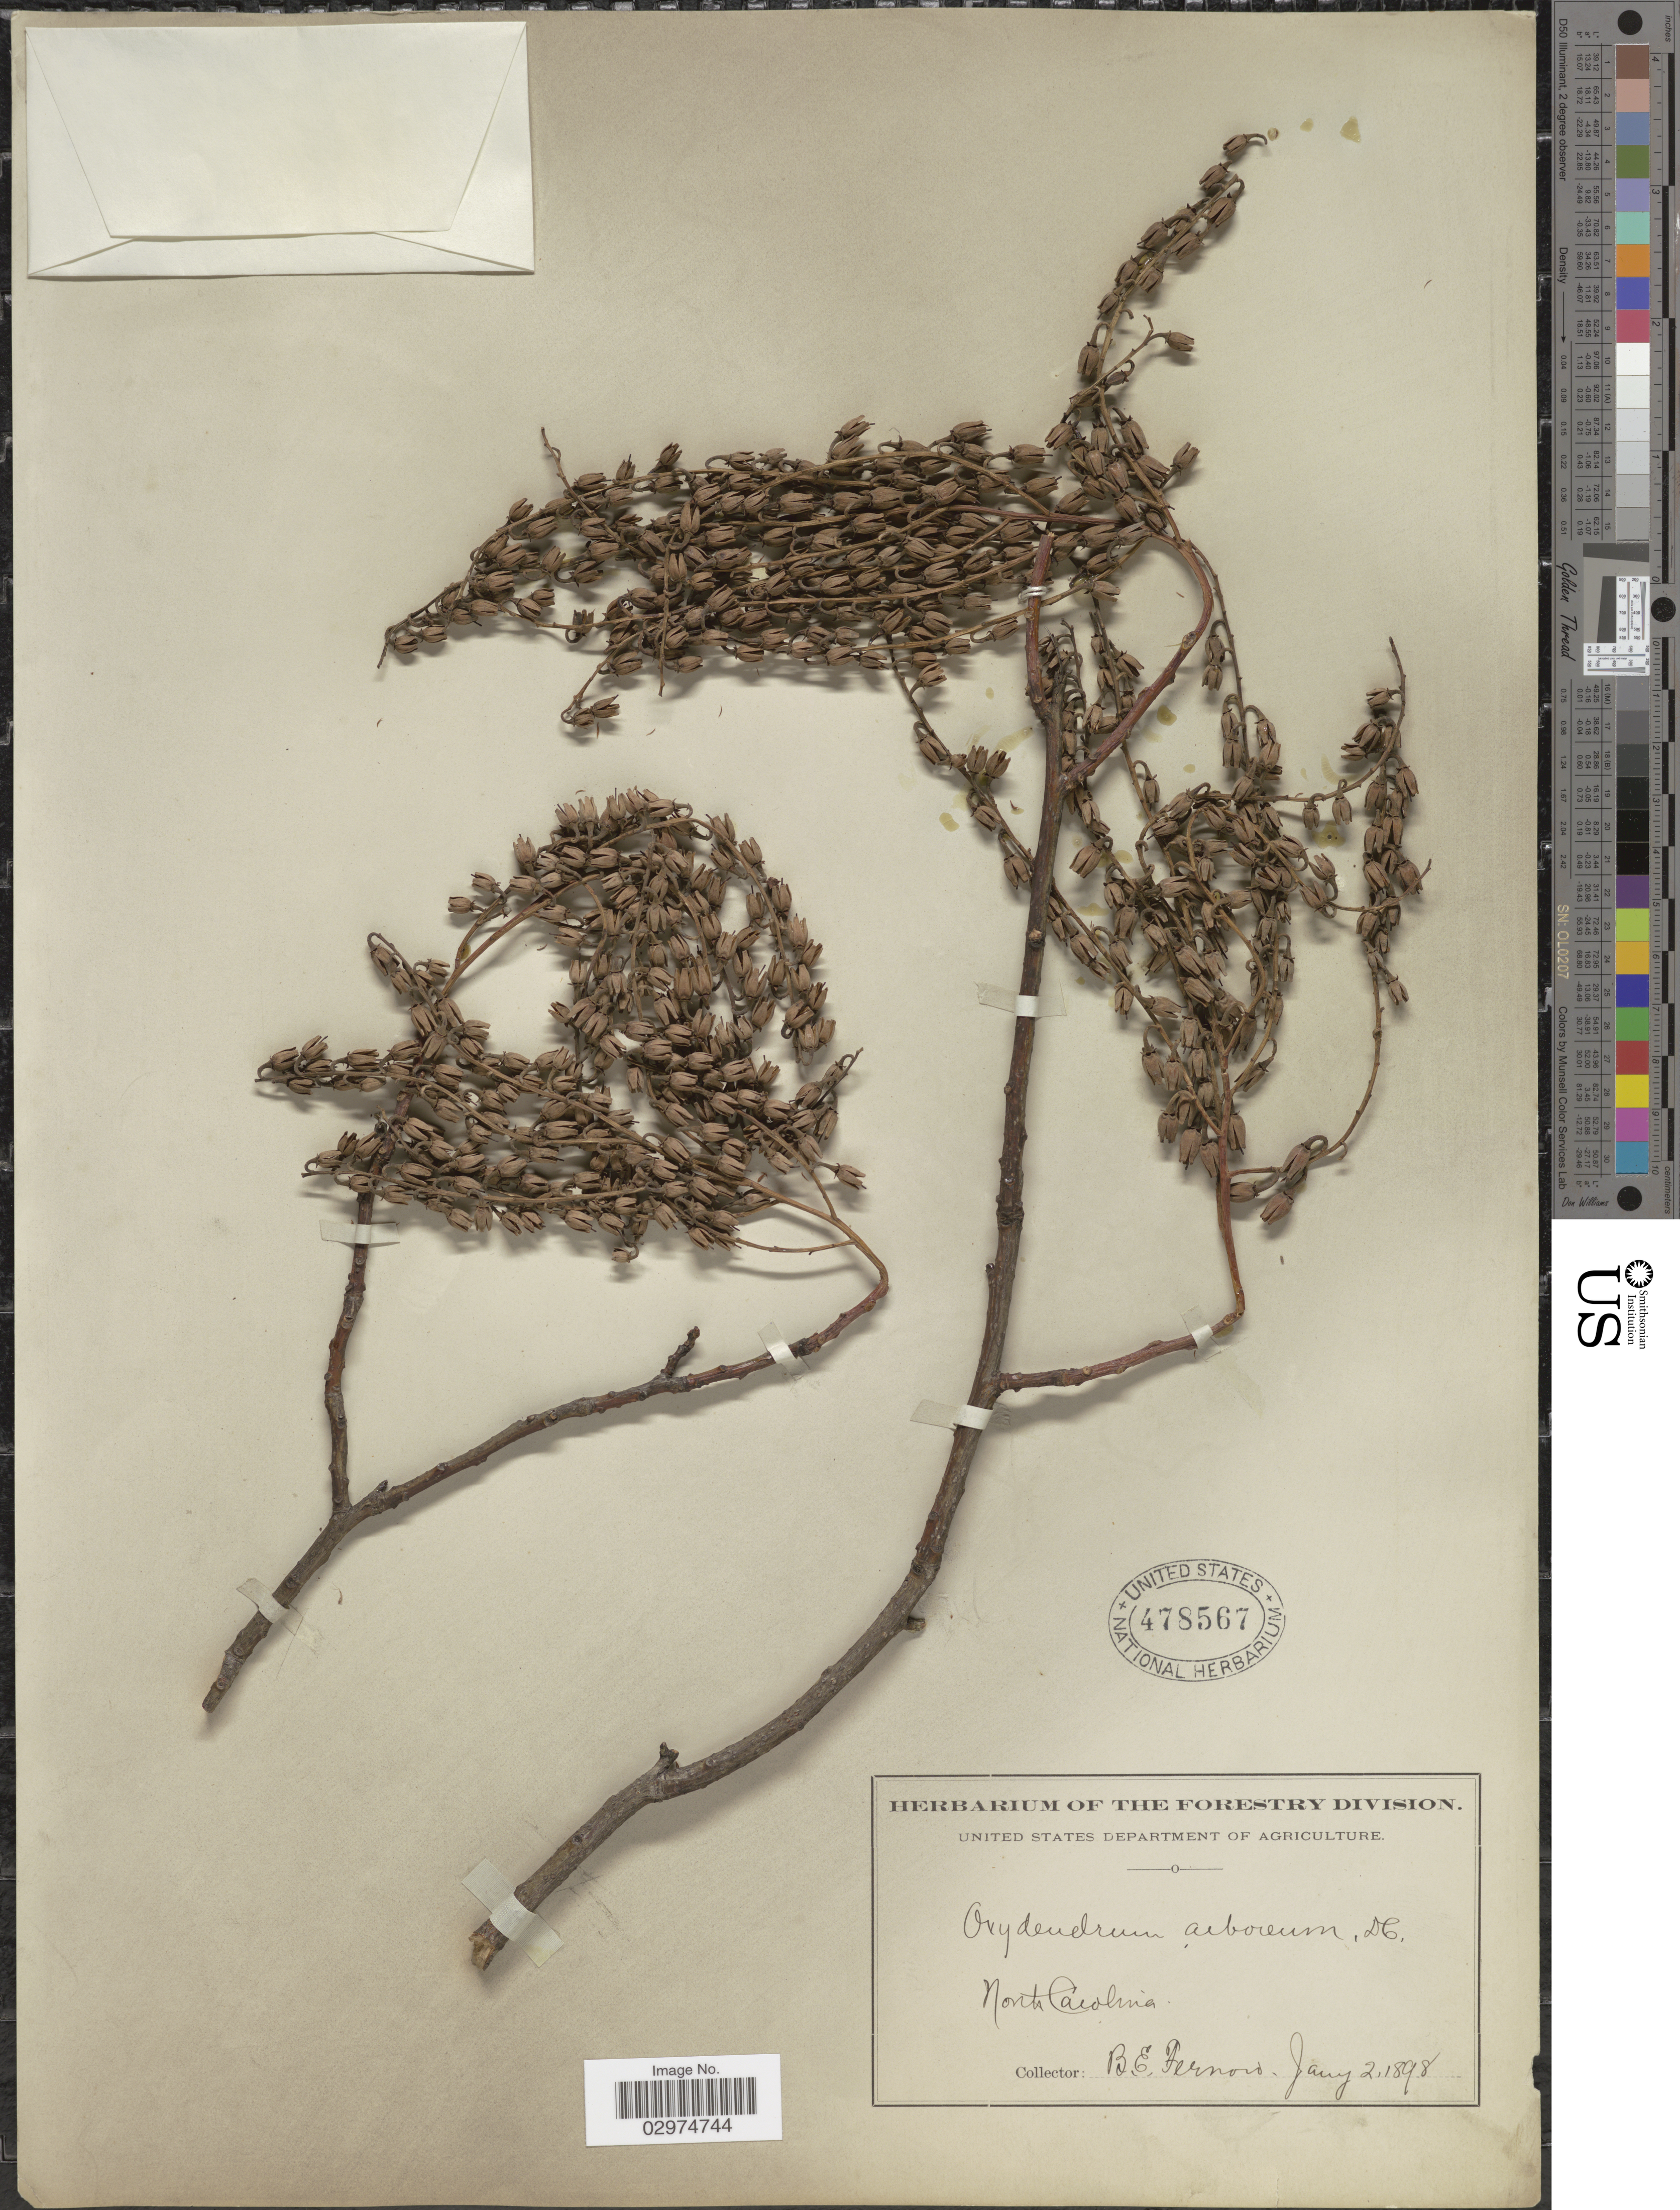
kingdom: Plantae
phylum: Tracheophyta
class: Magnoliopsida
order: Ericales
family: Ericaceae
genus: Oxydendrum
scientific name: Oxydendrum arboreum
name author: (L.) DC.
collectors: B. Fernow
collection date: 1898-01-02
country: United States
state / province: North Carolina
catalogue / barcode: US 478567